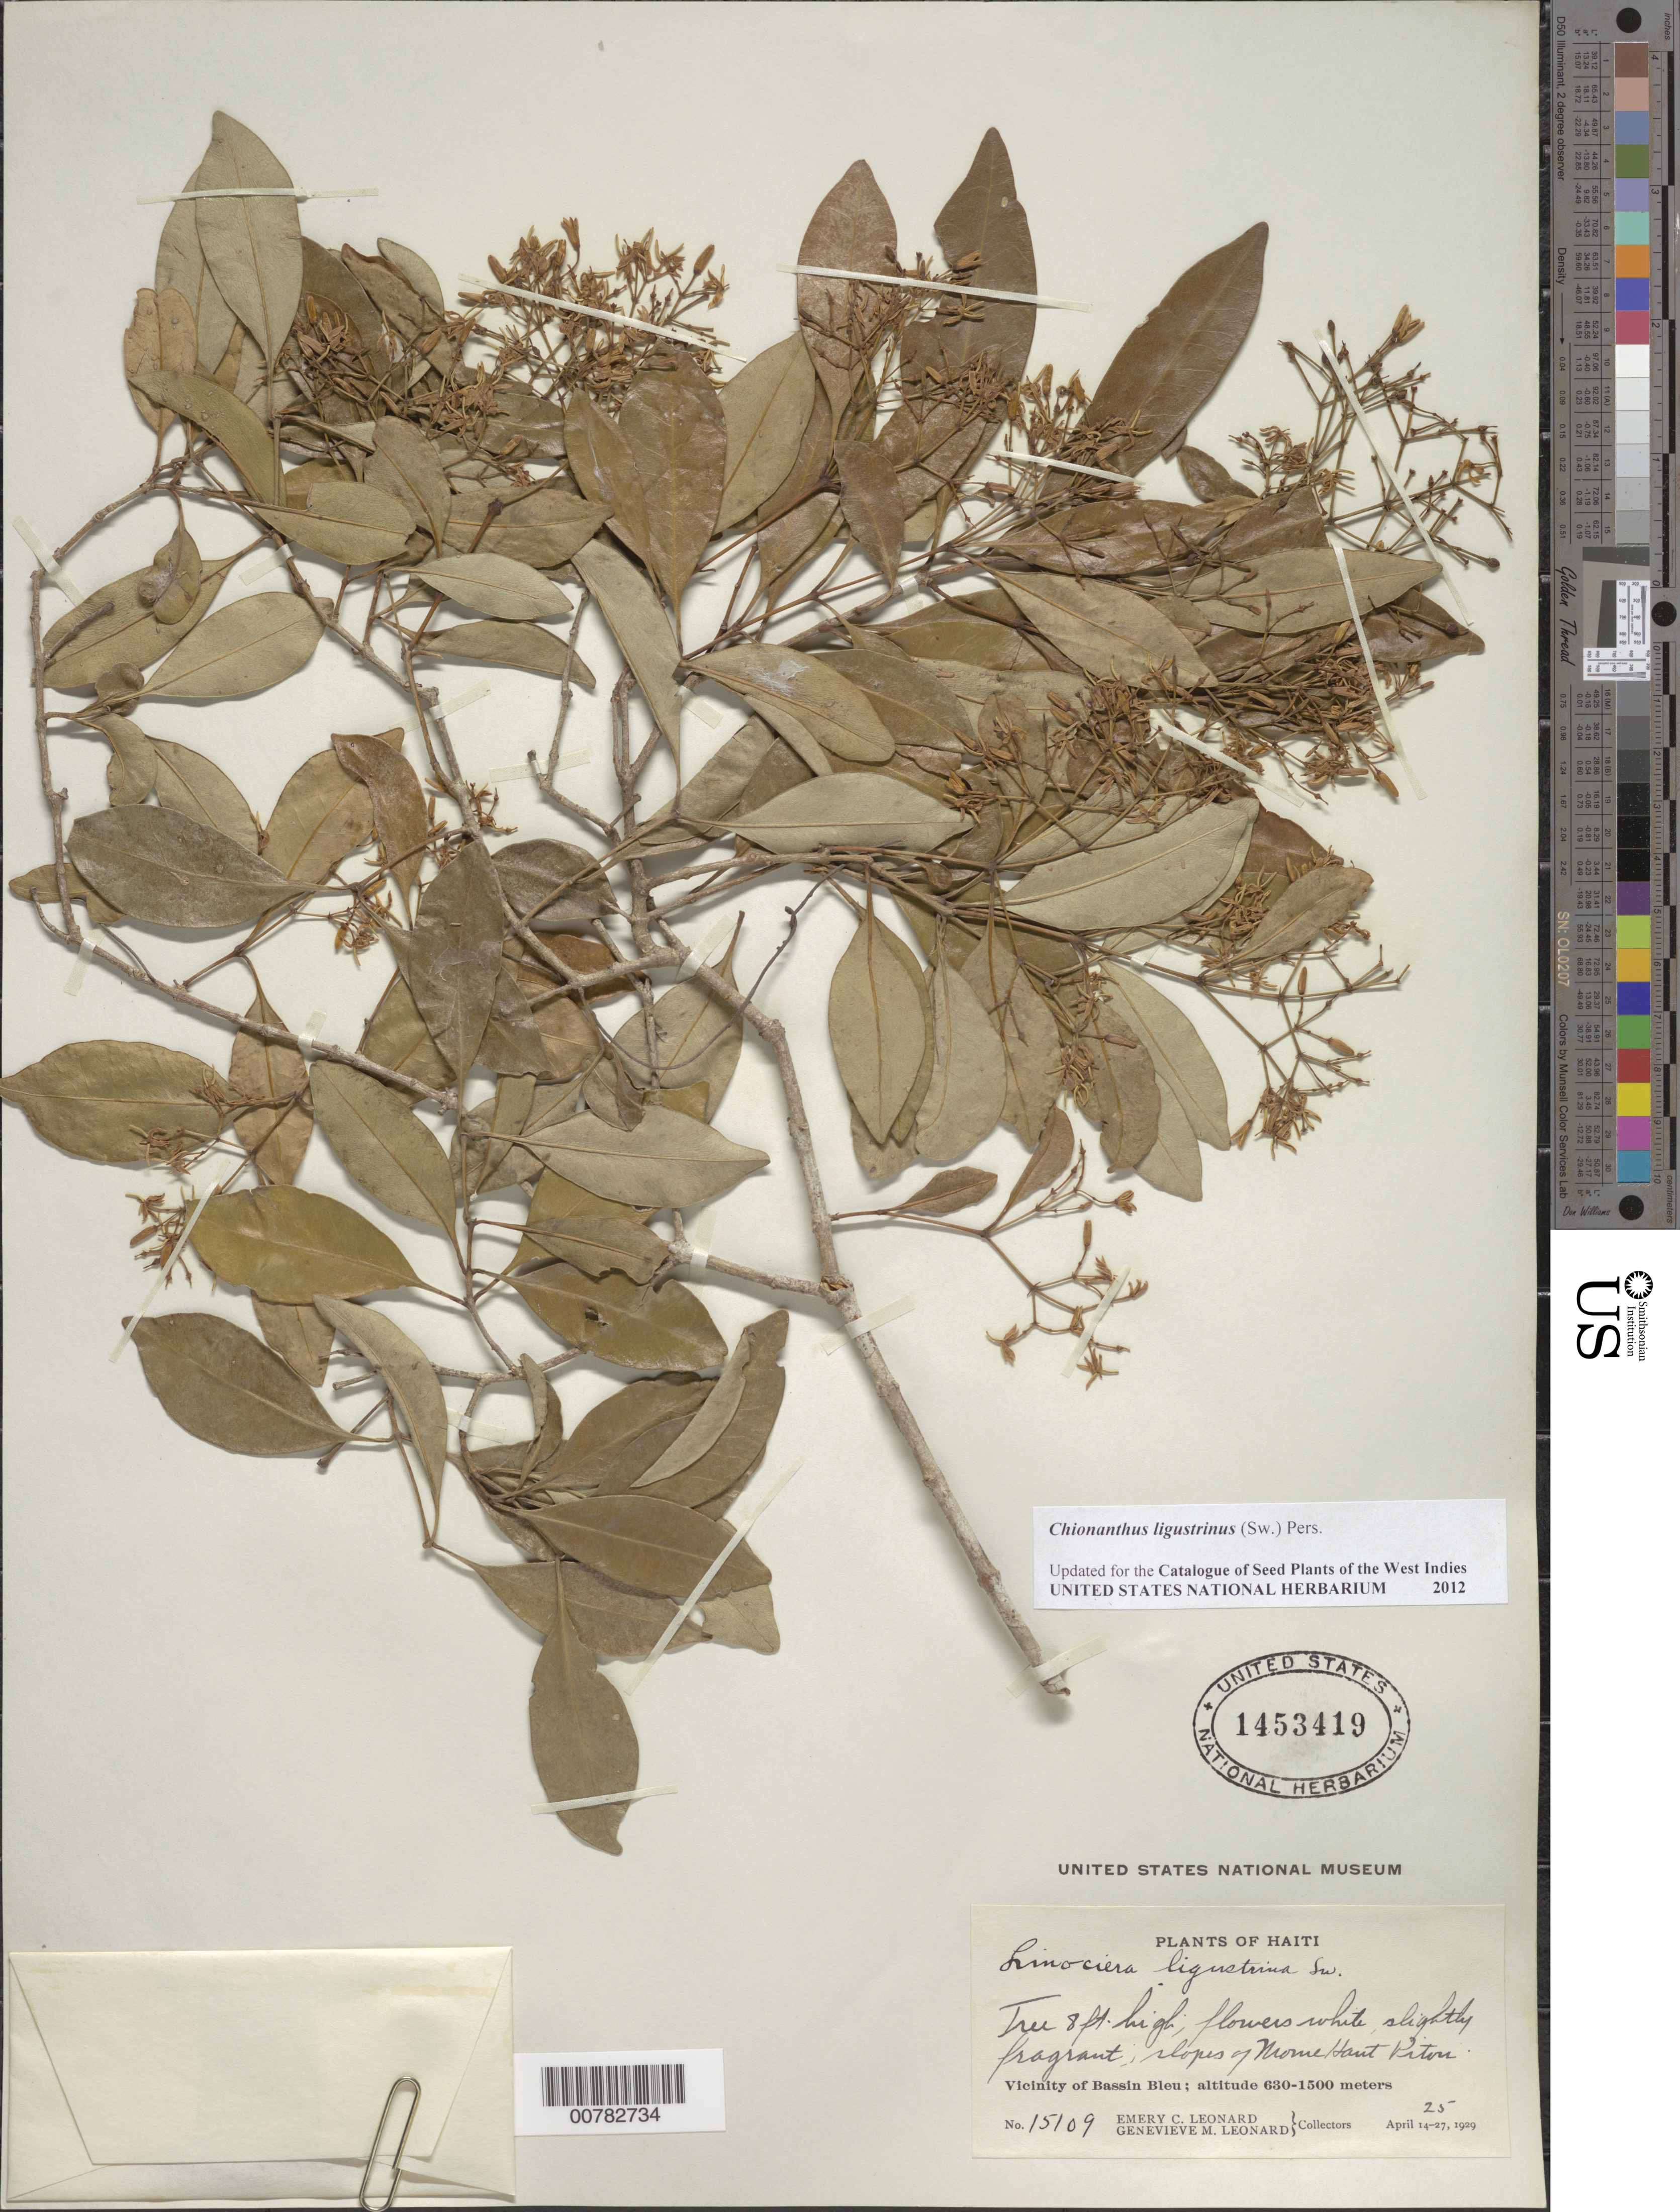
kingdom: Plantae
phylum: Tracheophyta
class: Magnoliopsida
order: Lamiales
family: Oleaceae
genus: Chionanthus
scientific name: Chionanthus ligustrinus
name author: (Sw.) Pers.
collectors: E. C. Leonard & G. M. Leonard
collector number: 15109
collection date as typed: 25 Apr 1929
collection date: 1929-04-25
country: Haiti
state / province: Nord-Ouest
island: Hispaniola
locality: Vicinity of Bassin Bleu, Morne Haut Piton.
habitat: Slopes.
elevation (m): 630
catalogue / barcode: US 1453419